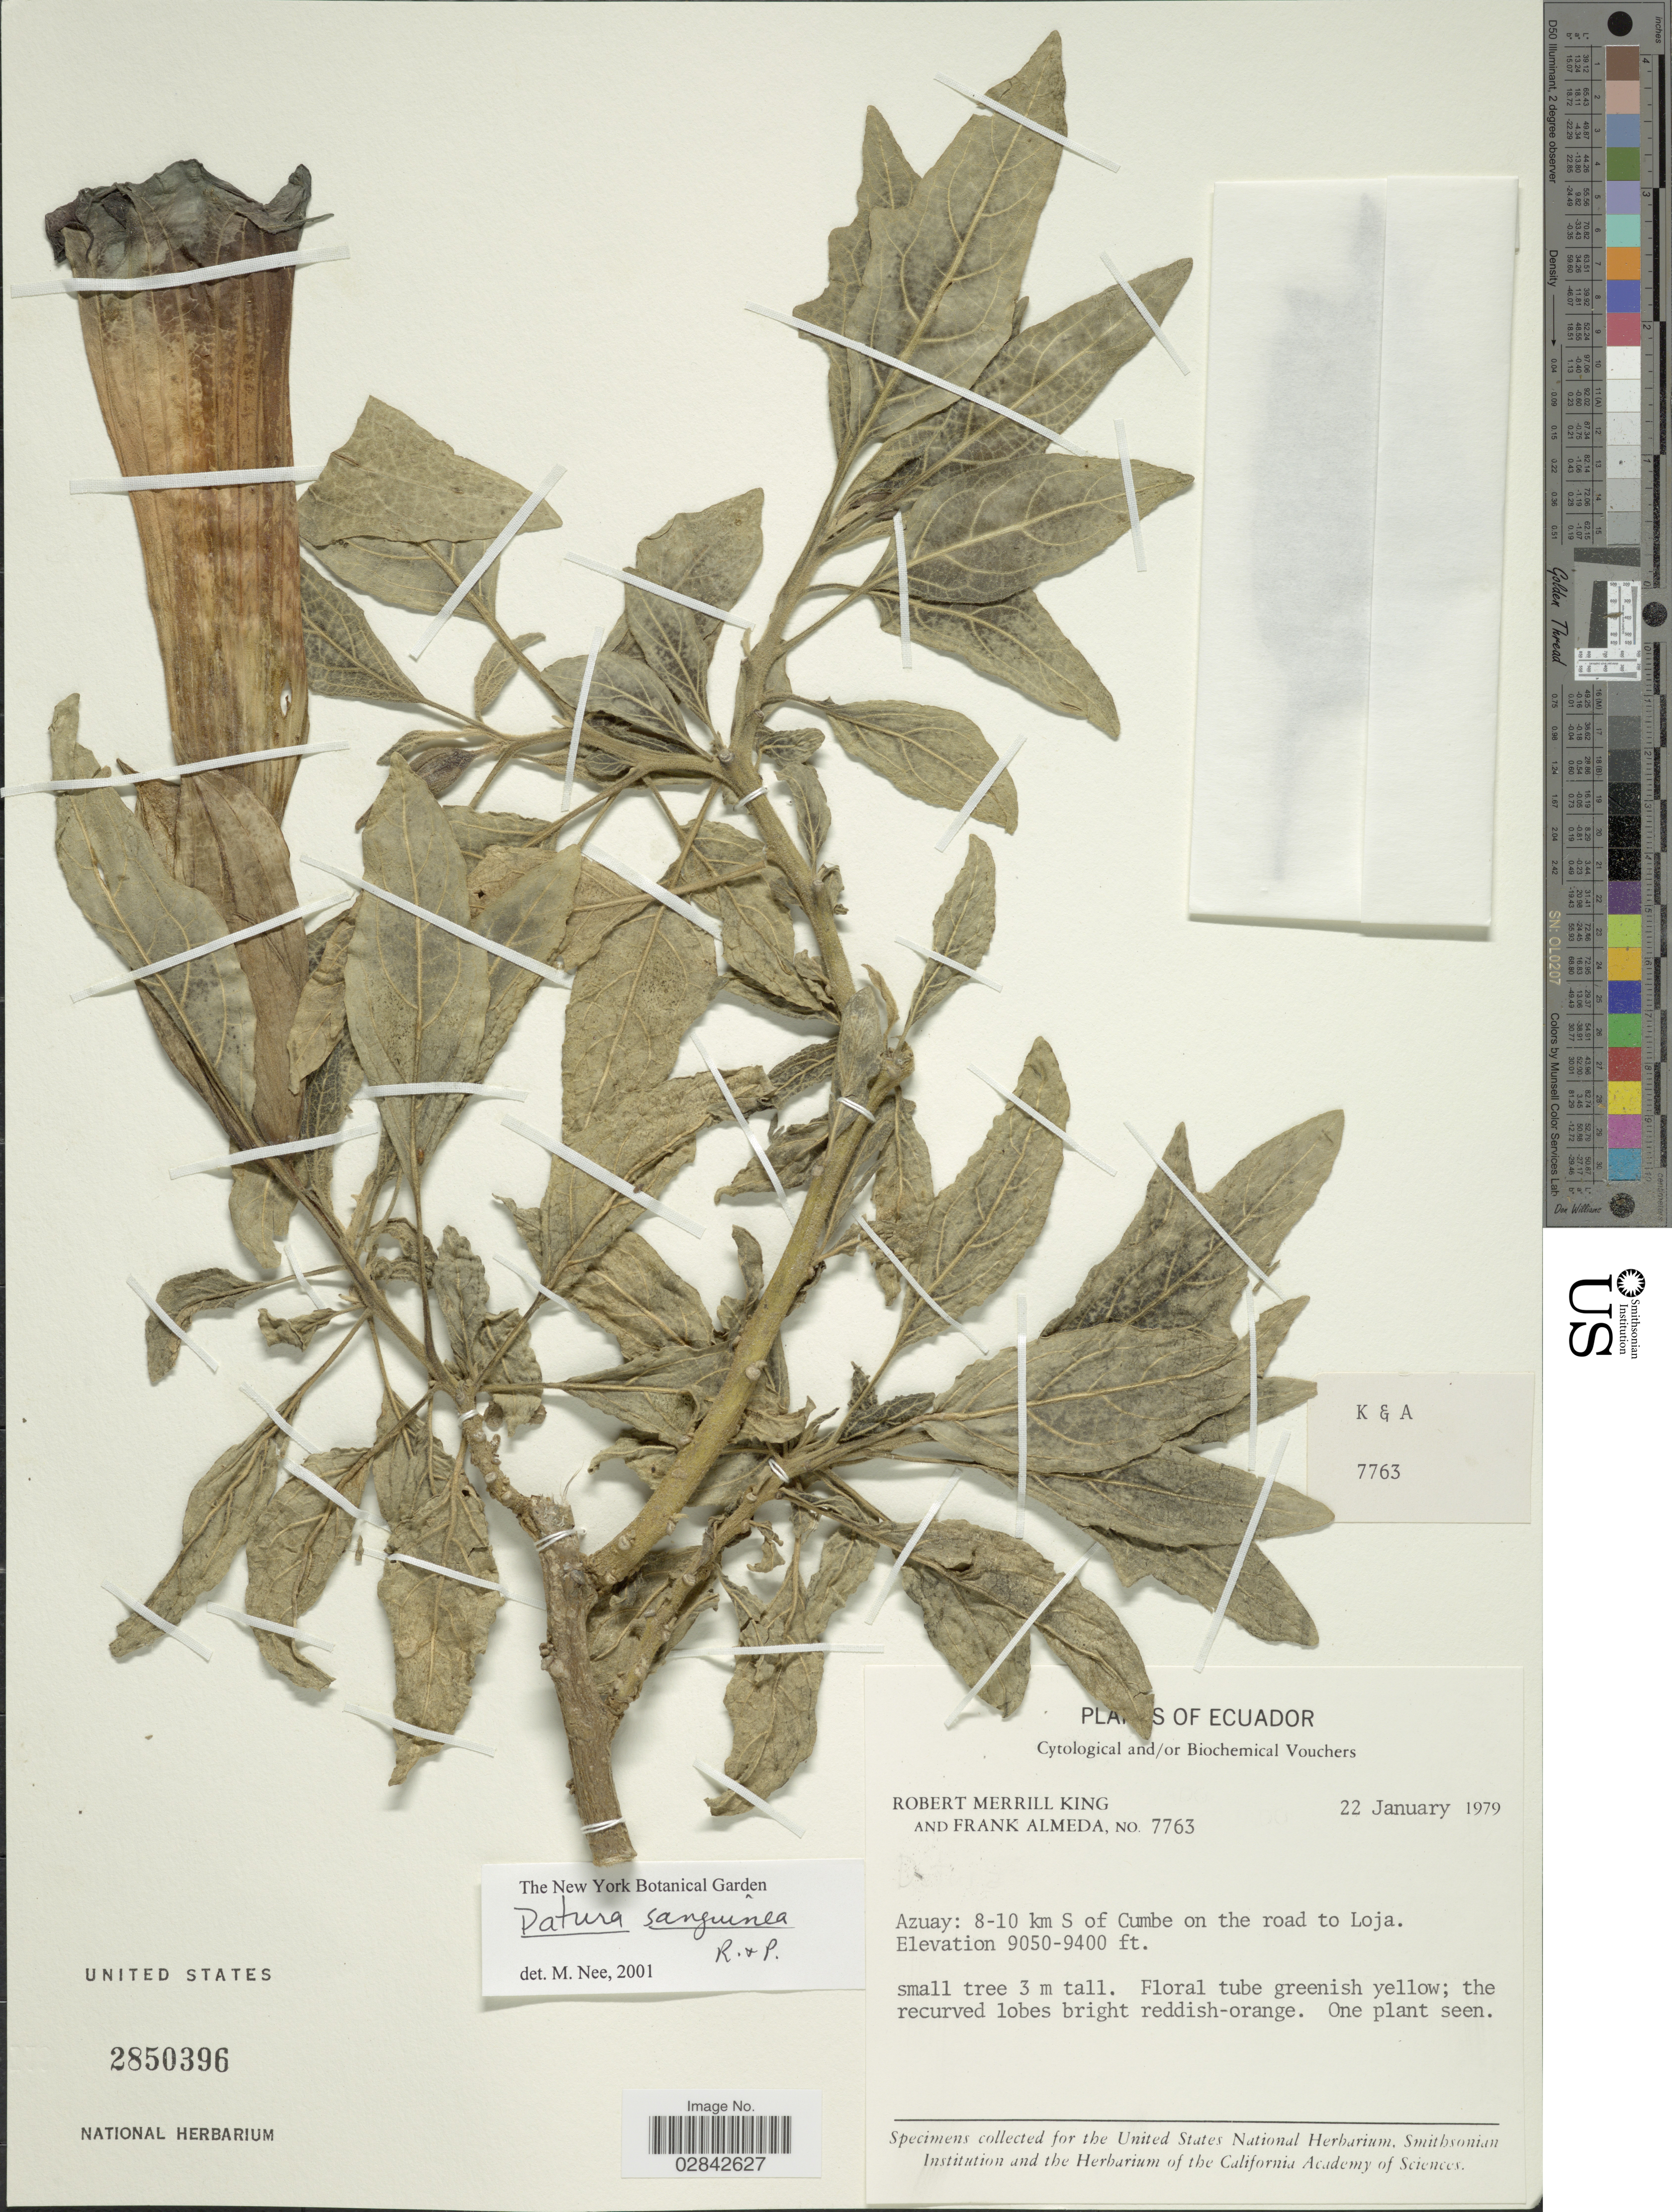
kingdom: Plantae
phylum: Tracheophyta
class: Magnoliopsida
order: Solanales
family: Solanaceae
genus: Brugmansia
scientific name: Brugmansia sanguinea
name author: (Ruiz & Pav.) D. Don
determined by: (US) Smithsonian Institution - National Museum of Natural History - Department of Botany (UNITED STATES)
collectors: R. M. King & F. Almeda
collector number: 7763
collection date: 1979-01-22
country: Ecuador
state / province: Azuay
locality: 8-10 km S of Cumbe on the road to Loja.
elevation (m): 2758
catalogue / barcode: US 2850396